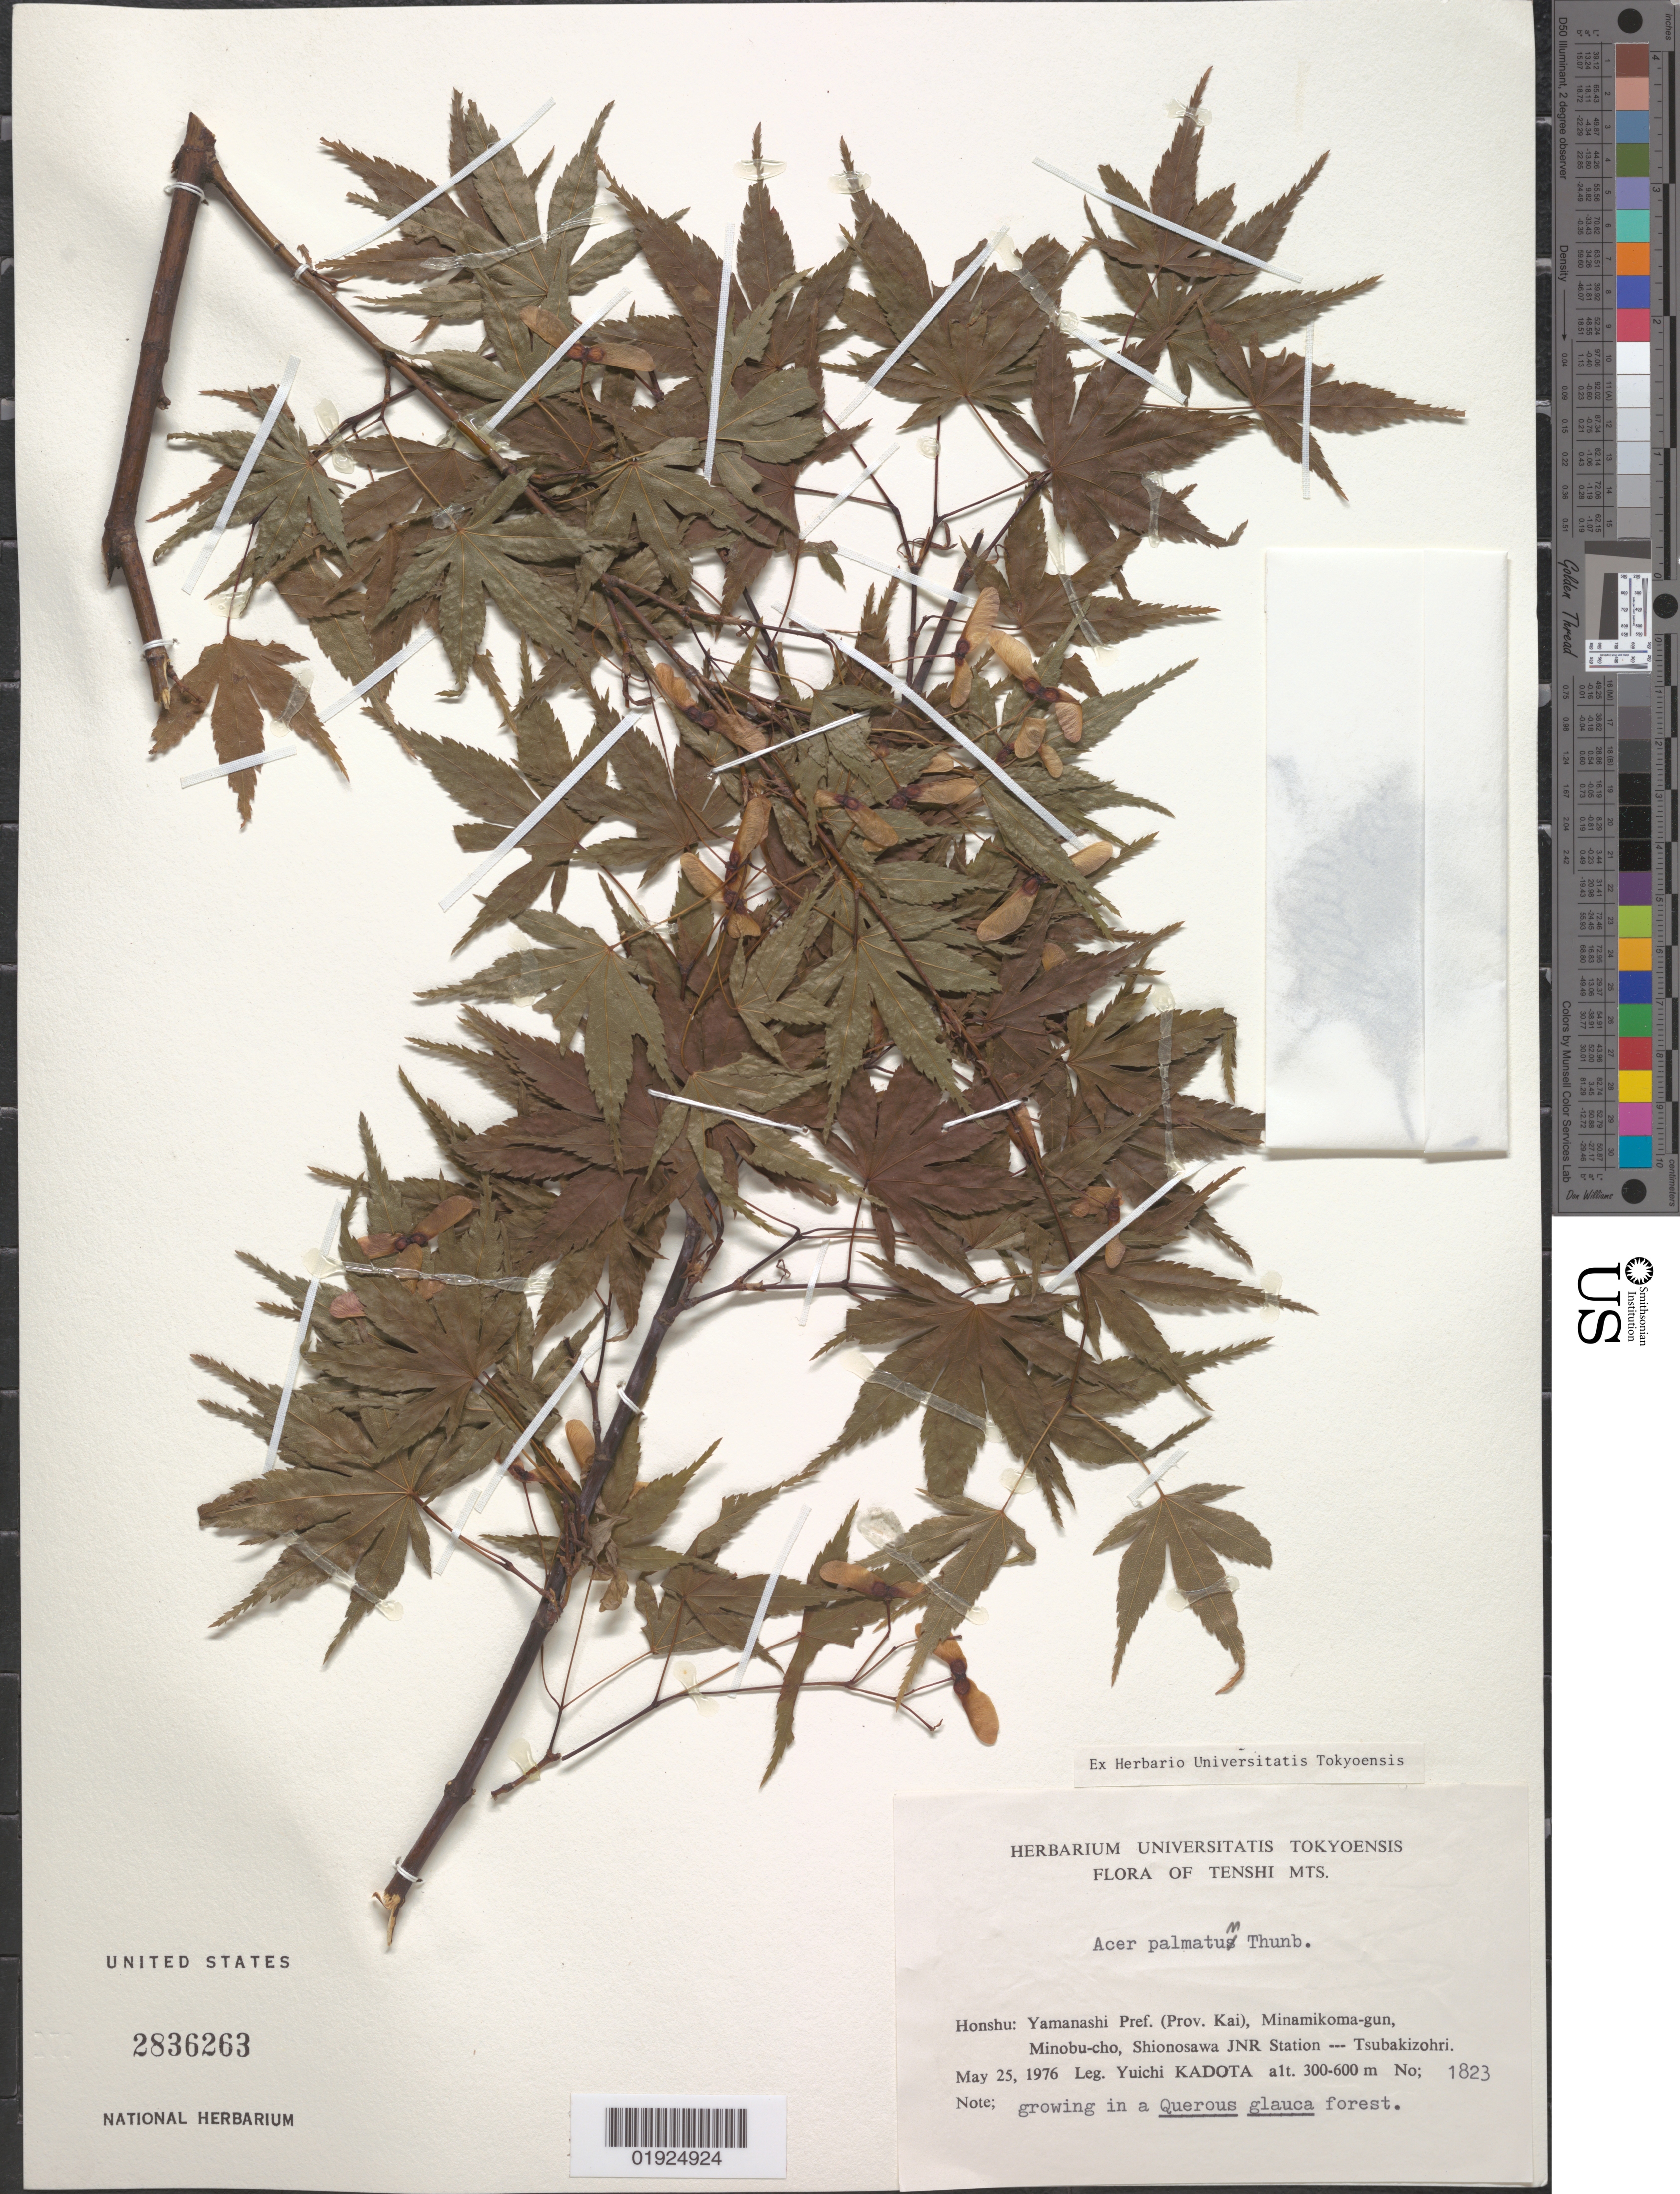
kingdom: Plantae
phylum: Tracheophyta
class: Magnoliopsida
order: Sapindales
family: Sapindaceae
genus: Acer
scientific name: Acer palmatum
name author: Thunb.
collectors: Y. Kadota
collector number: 1823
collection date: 1976-05-25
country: Japan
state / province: Yamanasi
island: Honshu I.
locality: Prov. Kai, Minamikoma-gun, Minobu-cho, Shionosawa JNR Station -- Tsubakizohri. Tenshi Mts.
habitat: Growing in Quercus glauca forest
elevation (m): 600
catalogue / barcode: US 2836263